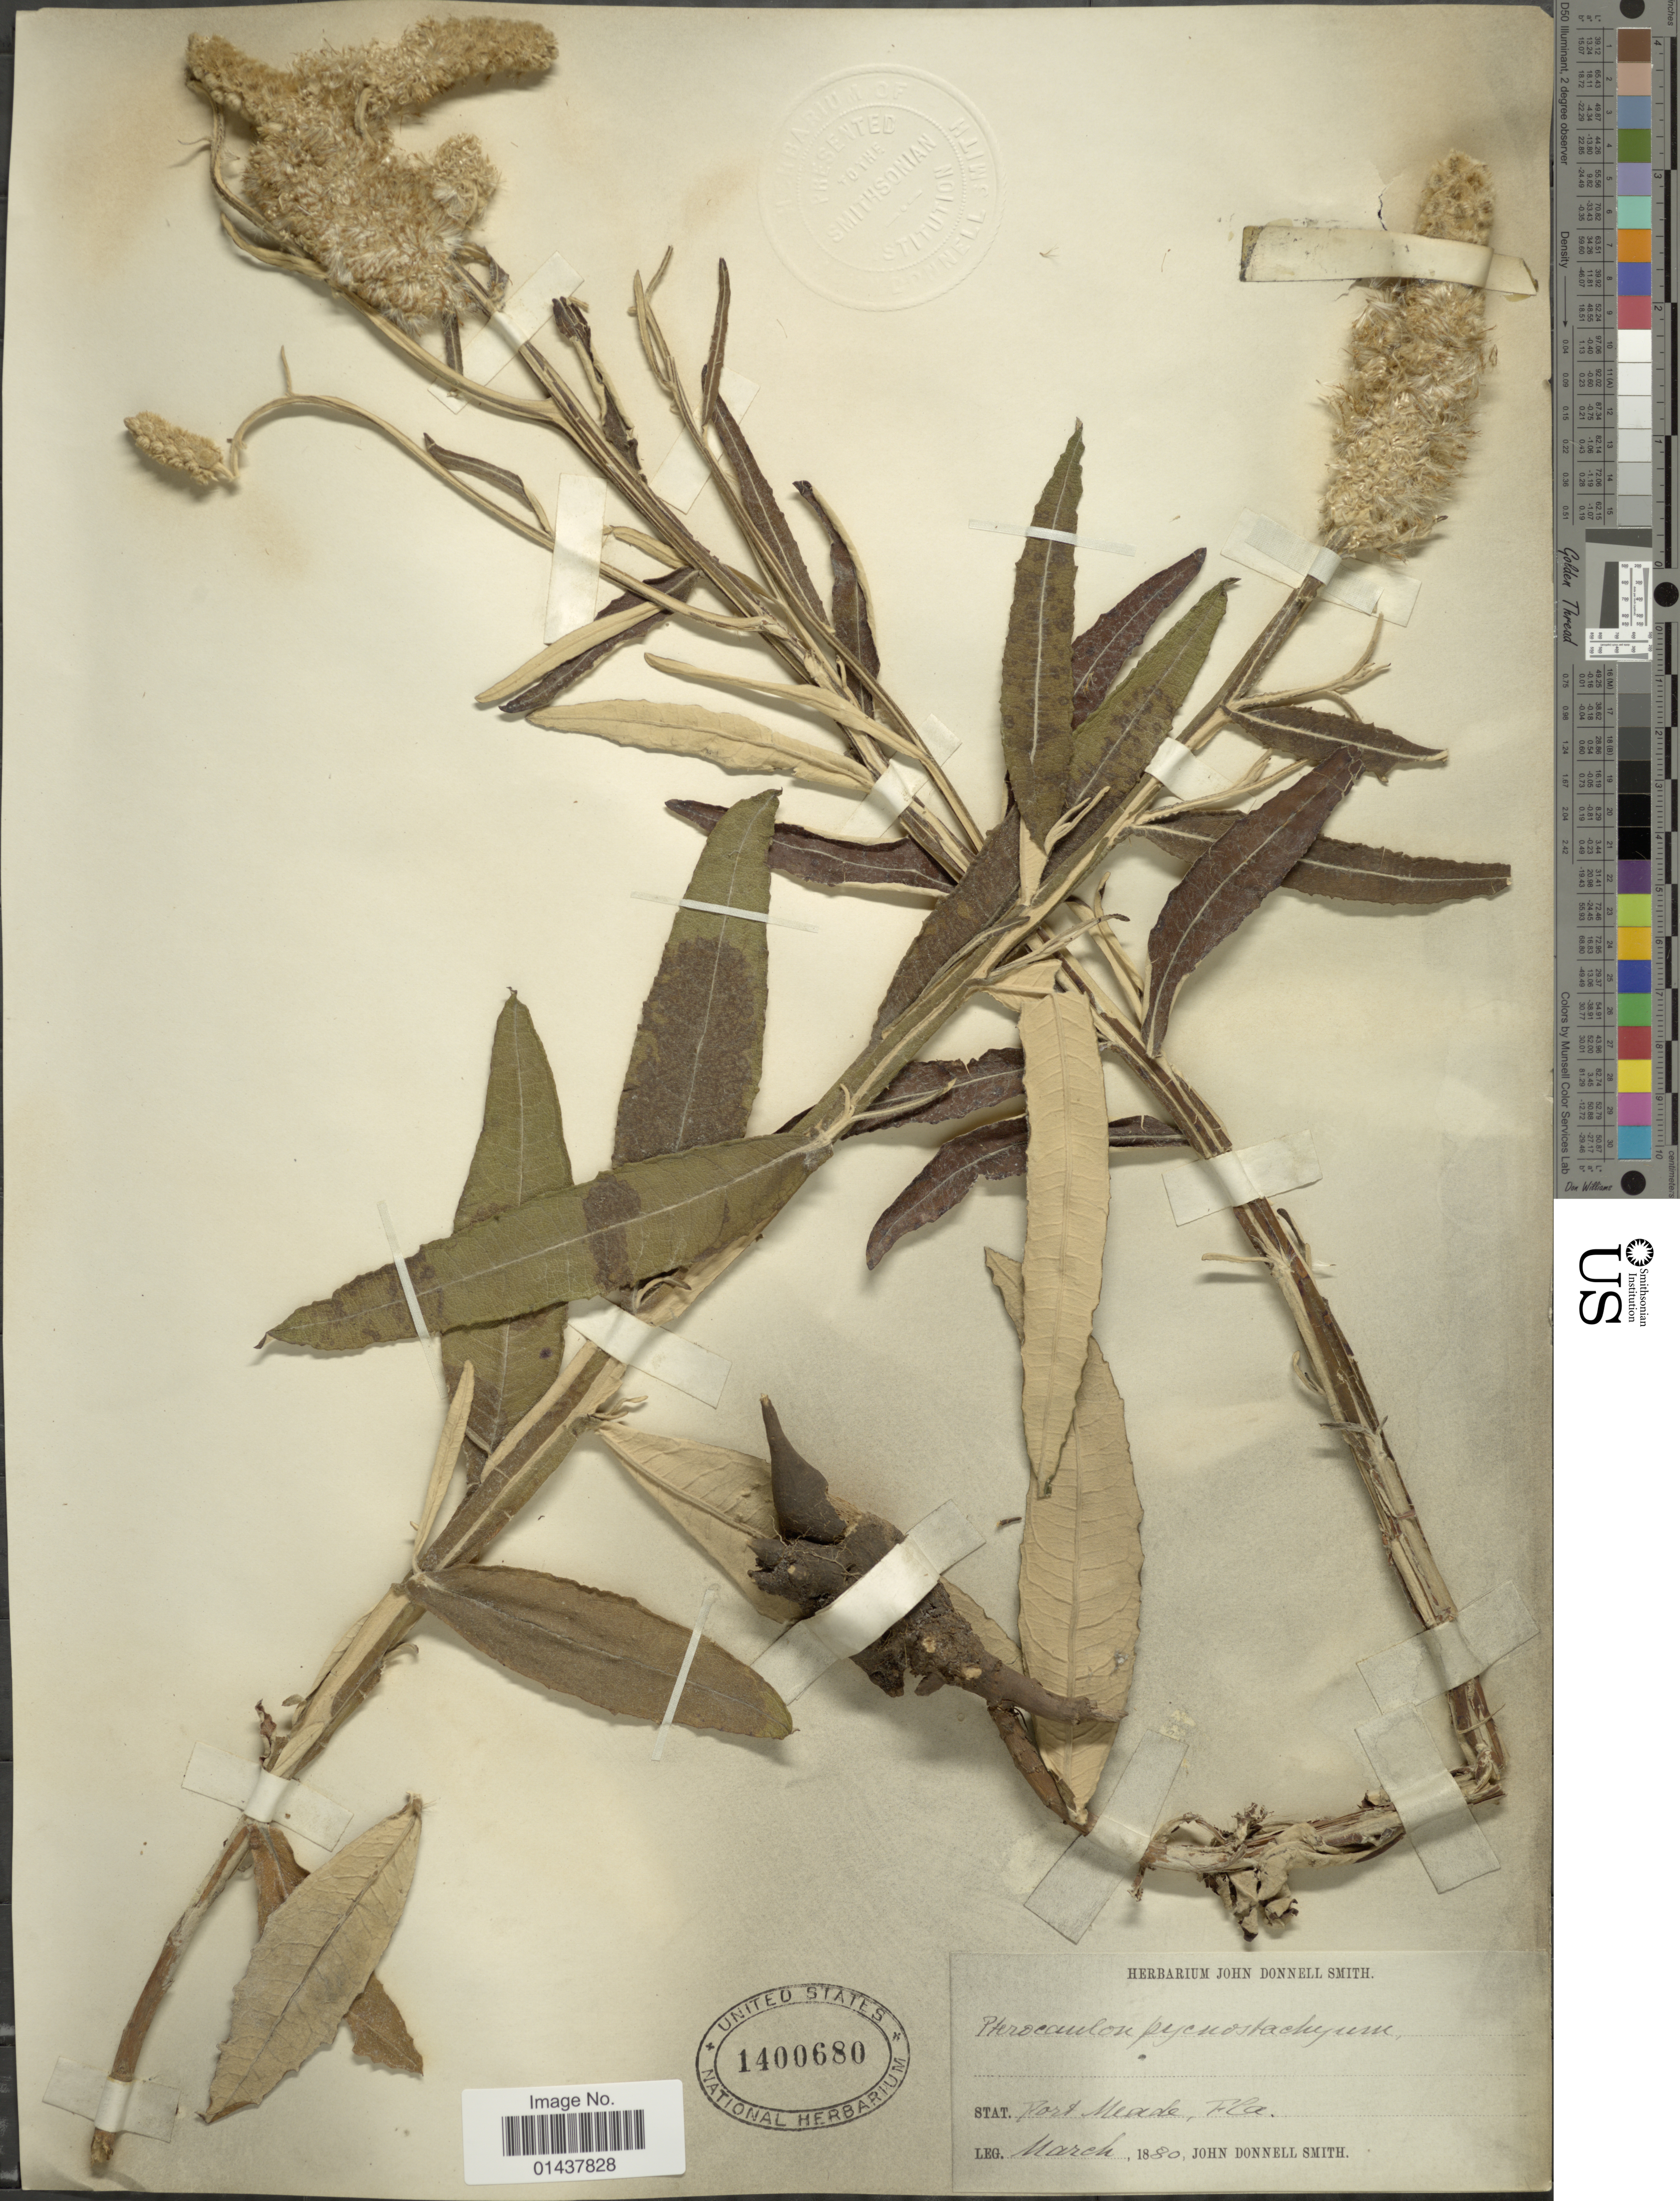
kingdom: Plantae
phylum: Tracheophyta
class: Magnoliopsida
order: Asterales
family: Asteraceae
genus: Pterocaulon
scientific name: Pterocaulon pycnostachyum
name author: (Michx.) Elliott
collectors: J. Donnell Smith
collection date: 1880-03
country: United States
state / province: Florida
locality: Fort Meade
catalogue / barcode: US 1400680